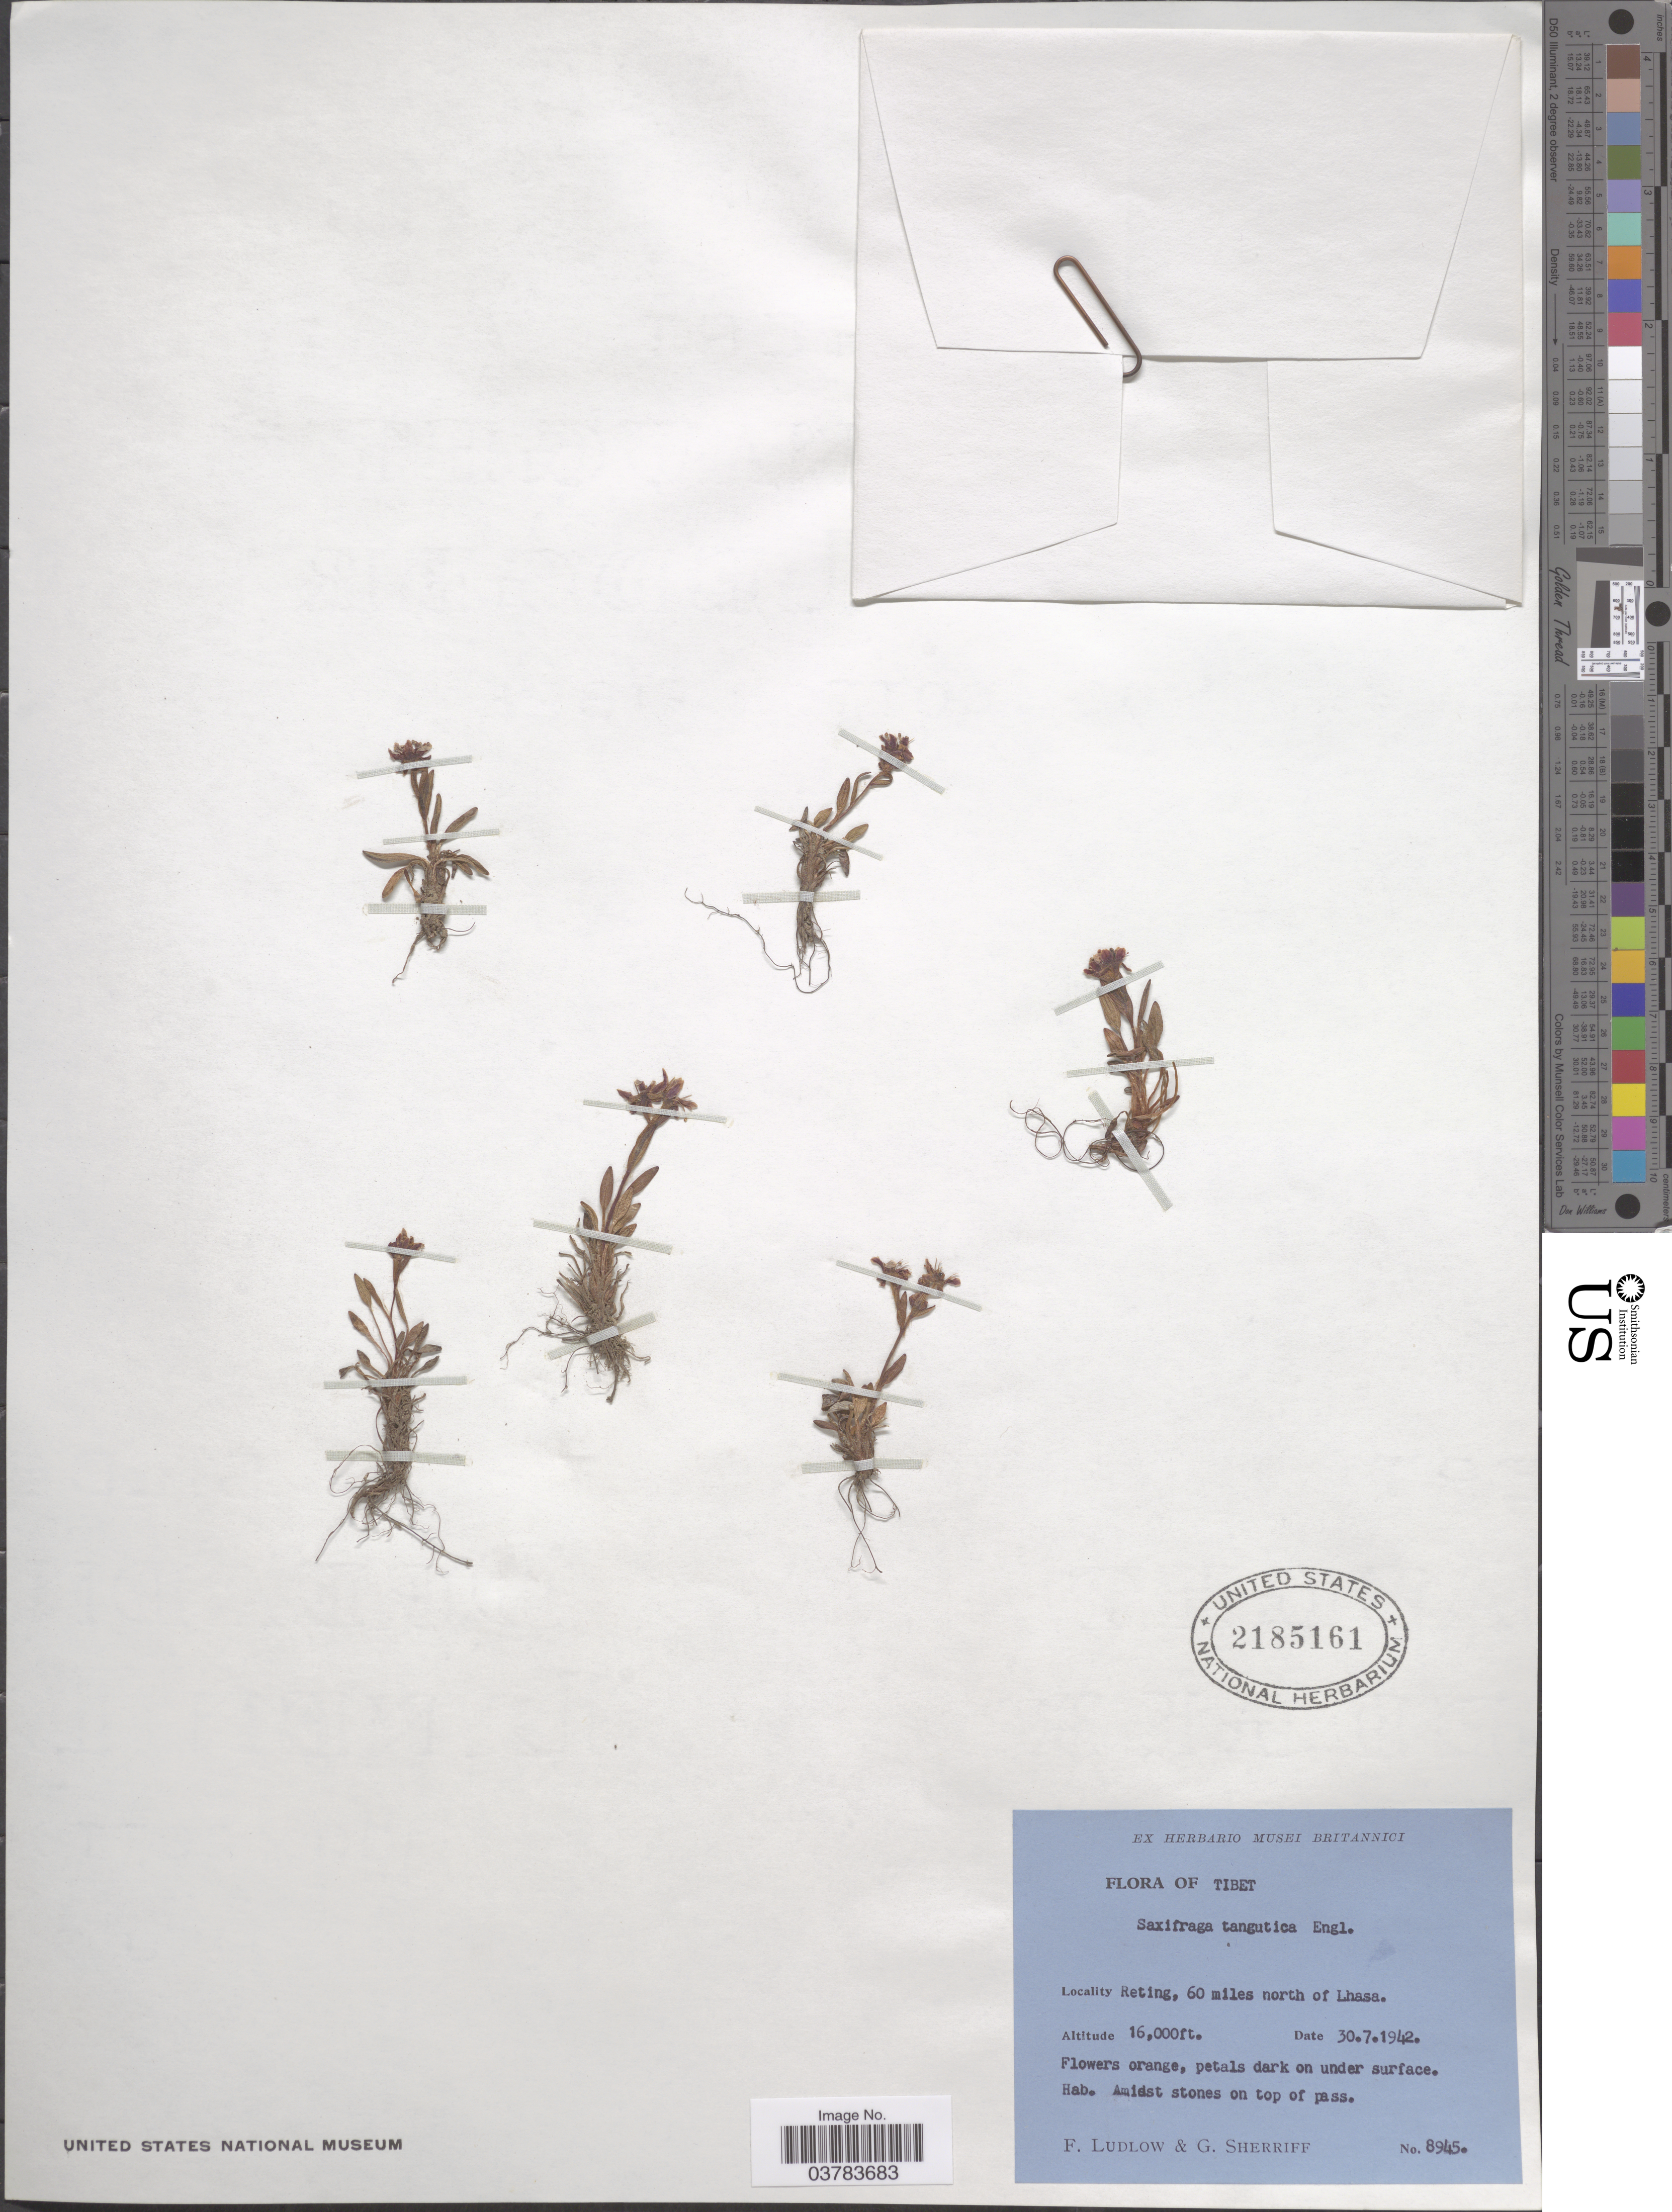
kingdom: Plantae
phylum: Tracheophyta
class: Magnoliopsida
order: Saxifragales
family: Saxifragaceae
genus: Saxifraga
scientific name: Saxifraga tangutica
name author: Engl.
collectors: F. Ludlow & G. Sherriff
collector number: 8945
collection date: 1942-07-30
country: China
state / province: Xizang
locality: Tibet. Reting, 60 miles north of Lhasa.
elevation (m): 4877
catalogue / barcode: US 2185161